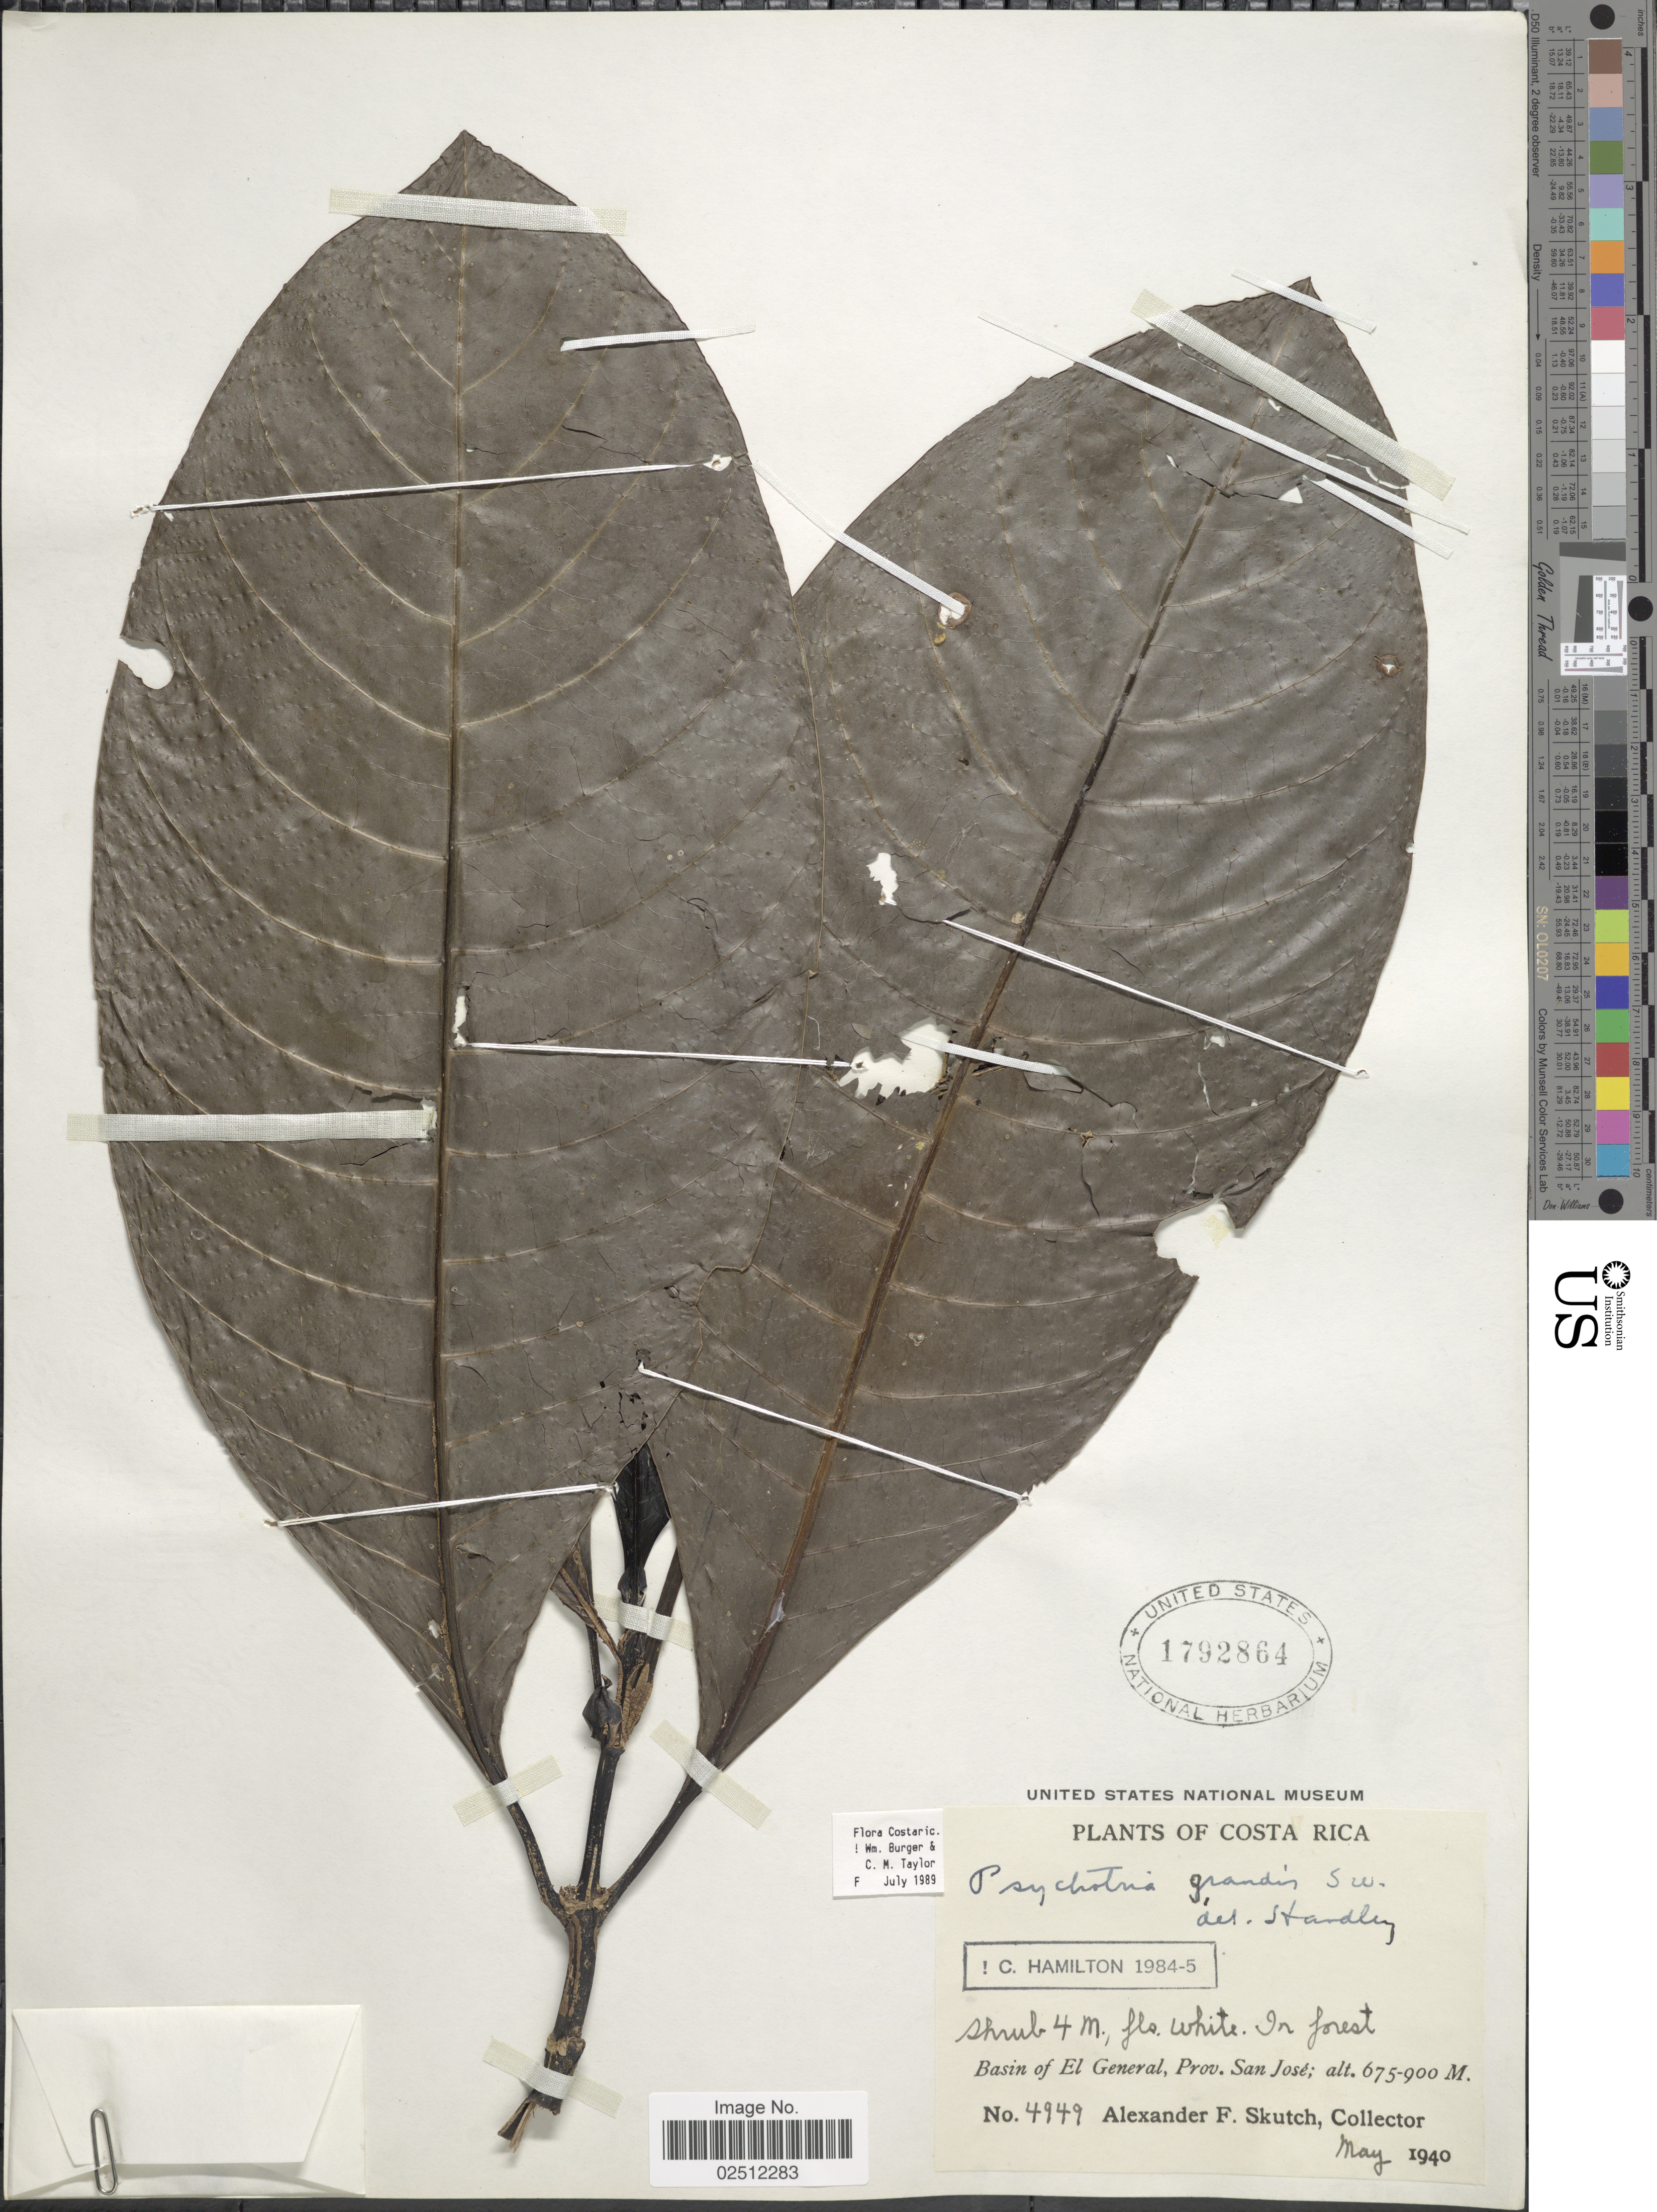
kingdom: Plantae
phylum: Tracheophyta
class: Magnoliopsida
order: Gentianales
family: Rubiaceae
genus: Psychotria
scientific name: Psychotria grandis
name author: Sw.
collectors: A. F. Skutch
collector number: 4949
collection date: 1940-05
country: Costa Rica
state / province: San José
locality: In forest, Basin of El General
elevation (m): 675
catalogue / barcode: US 1792864